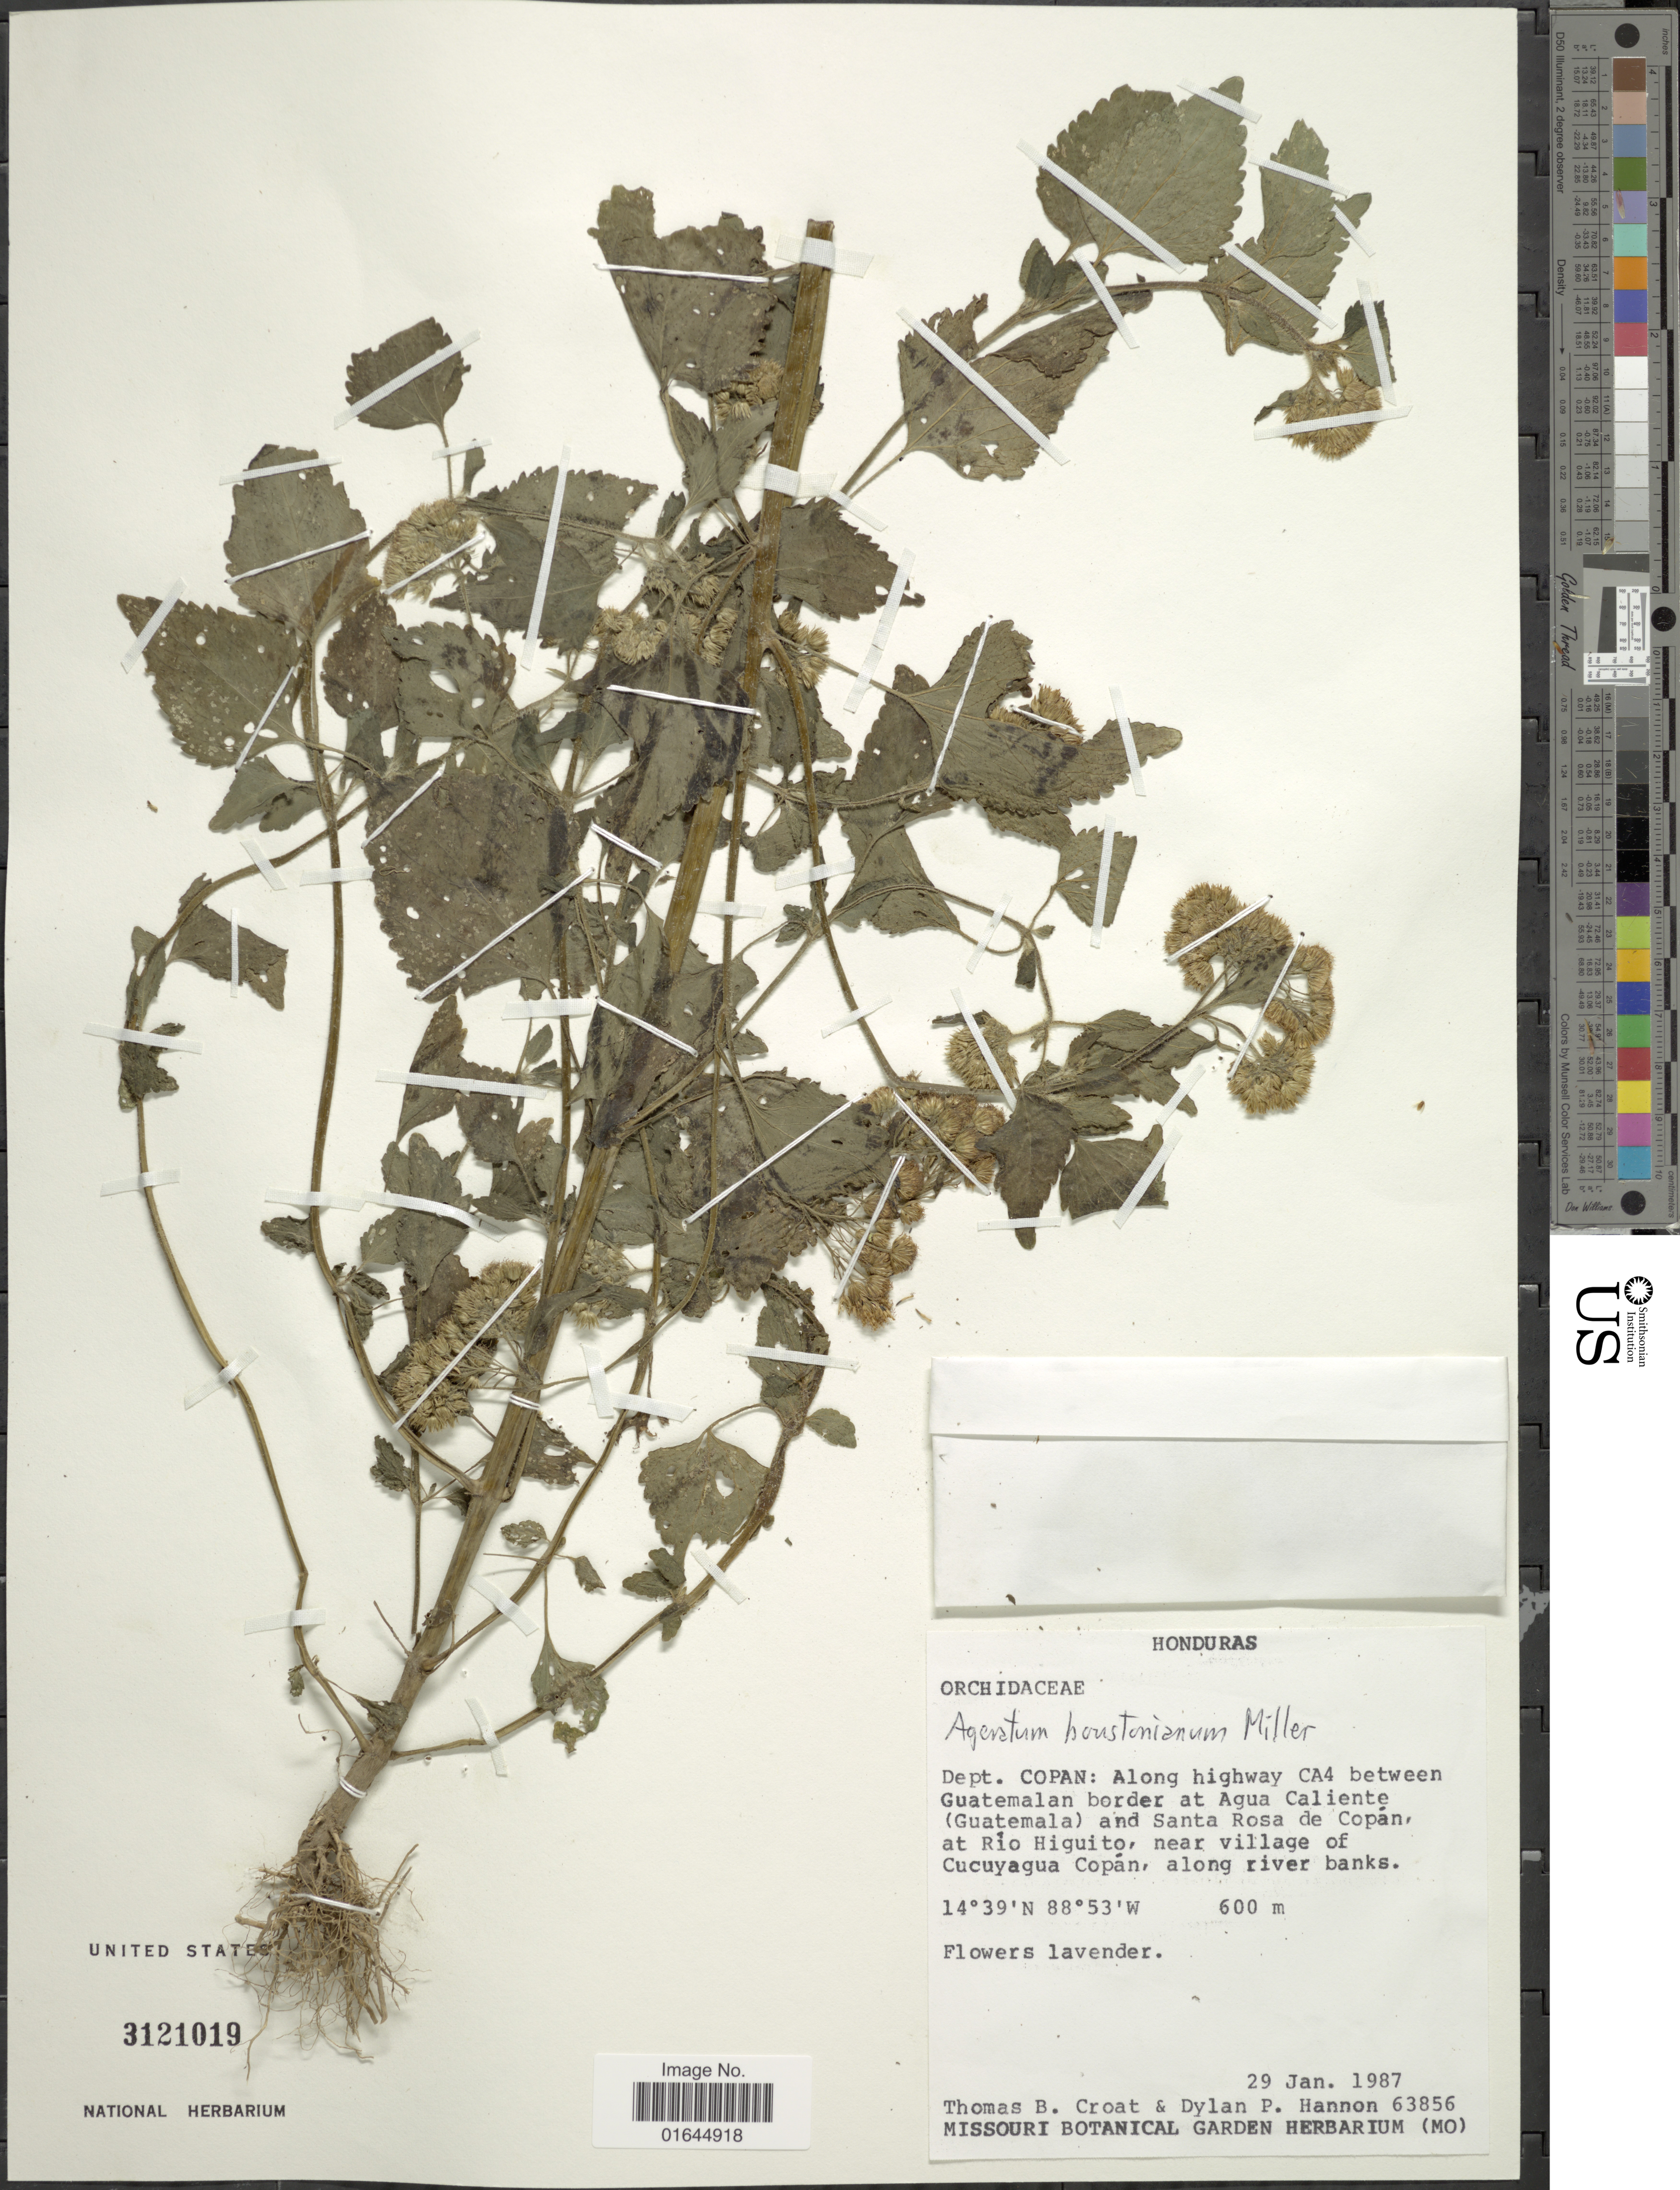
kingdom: Plantae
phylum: Tracheophyta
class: Magnoliopsida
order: Asterales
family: Asteraceae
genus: Ageratum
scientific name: Ageratum houstonianum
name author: Mill.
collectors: T. B. Croat & D. Hannon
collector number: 63856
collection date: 1987-01-29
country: Honduras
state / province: Copán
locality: Dept. Copan: along highway CA4 between Guetamalan border at Agua Caliente (Guatemala) and Santa Rosa de Copan, at Río Higuito, near village of Cucuyagua Copán, along river banks.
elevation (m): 600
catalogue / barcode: US 3121019